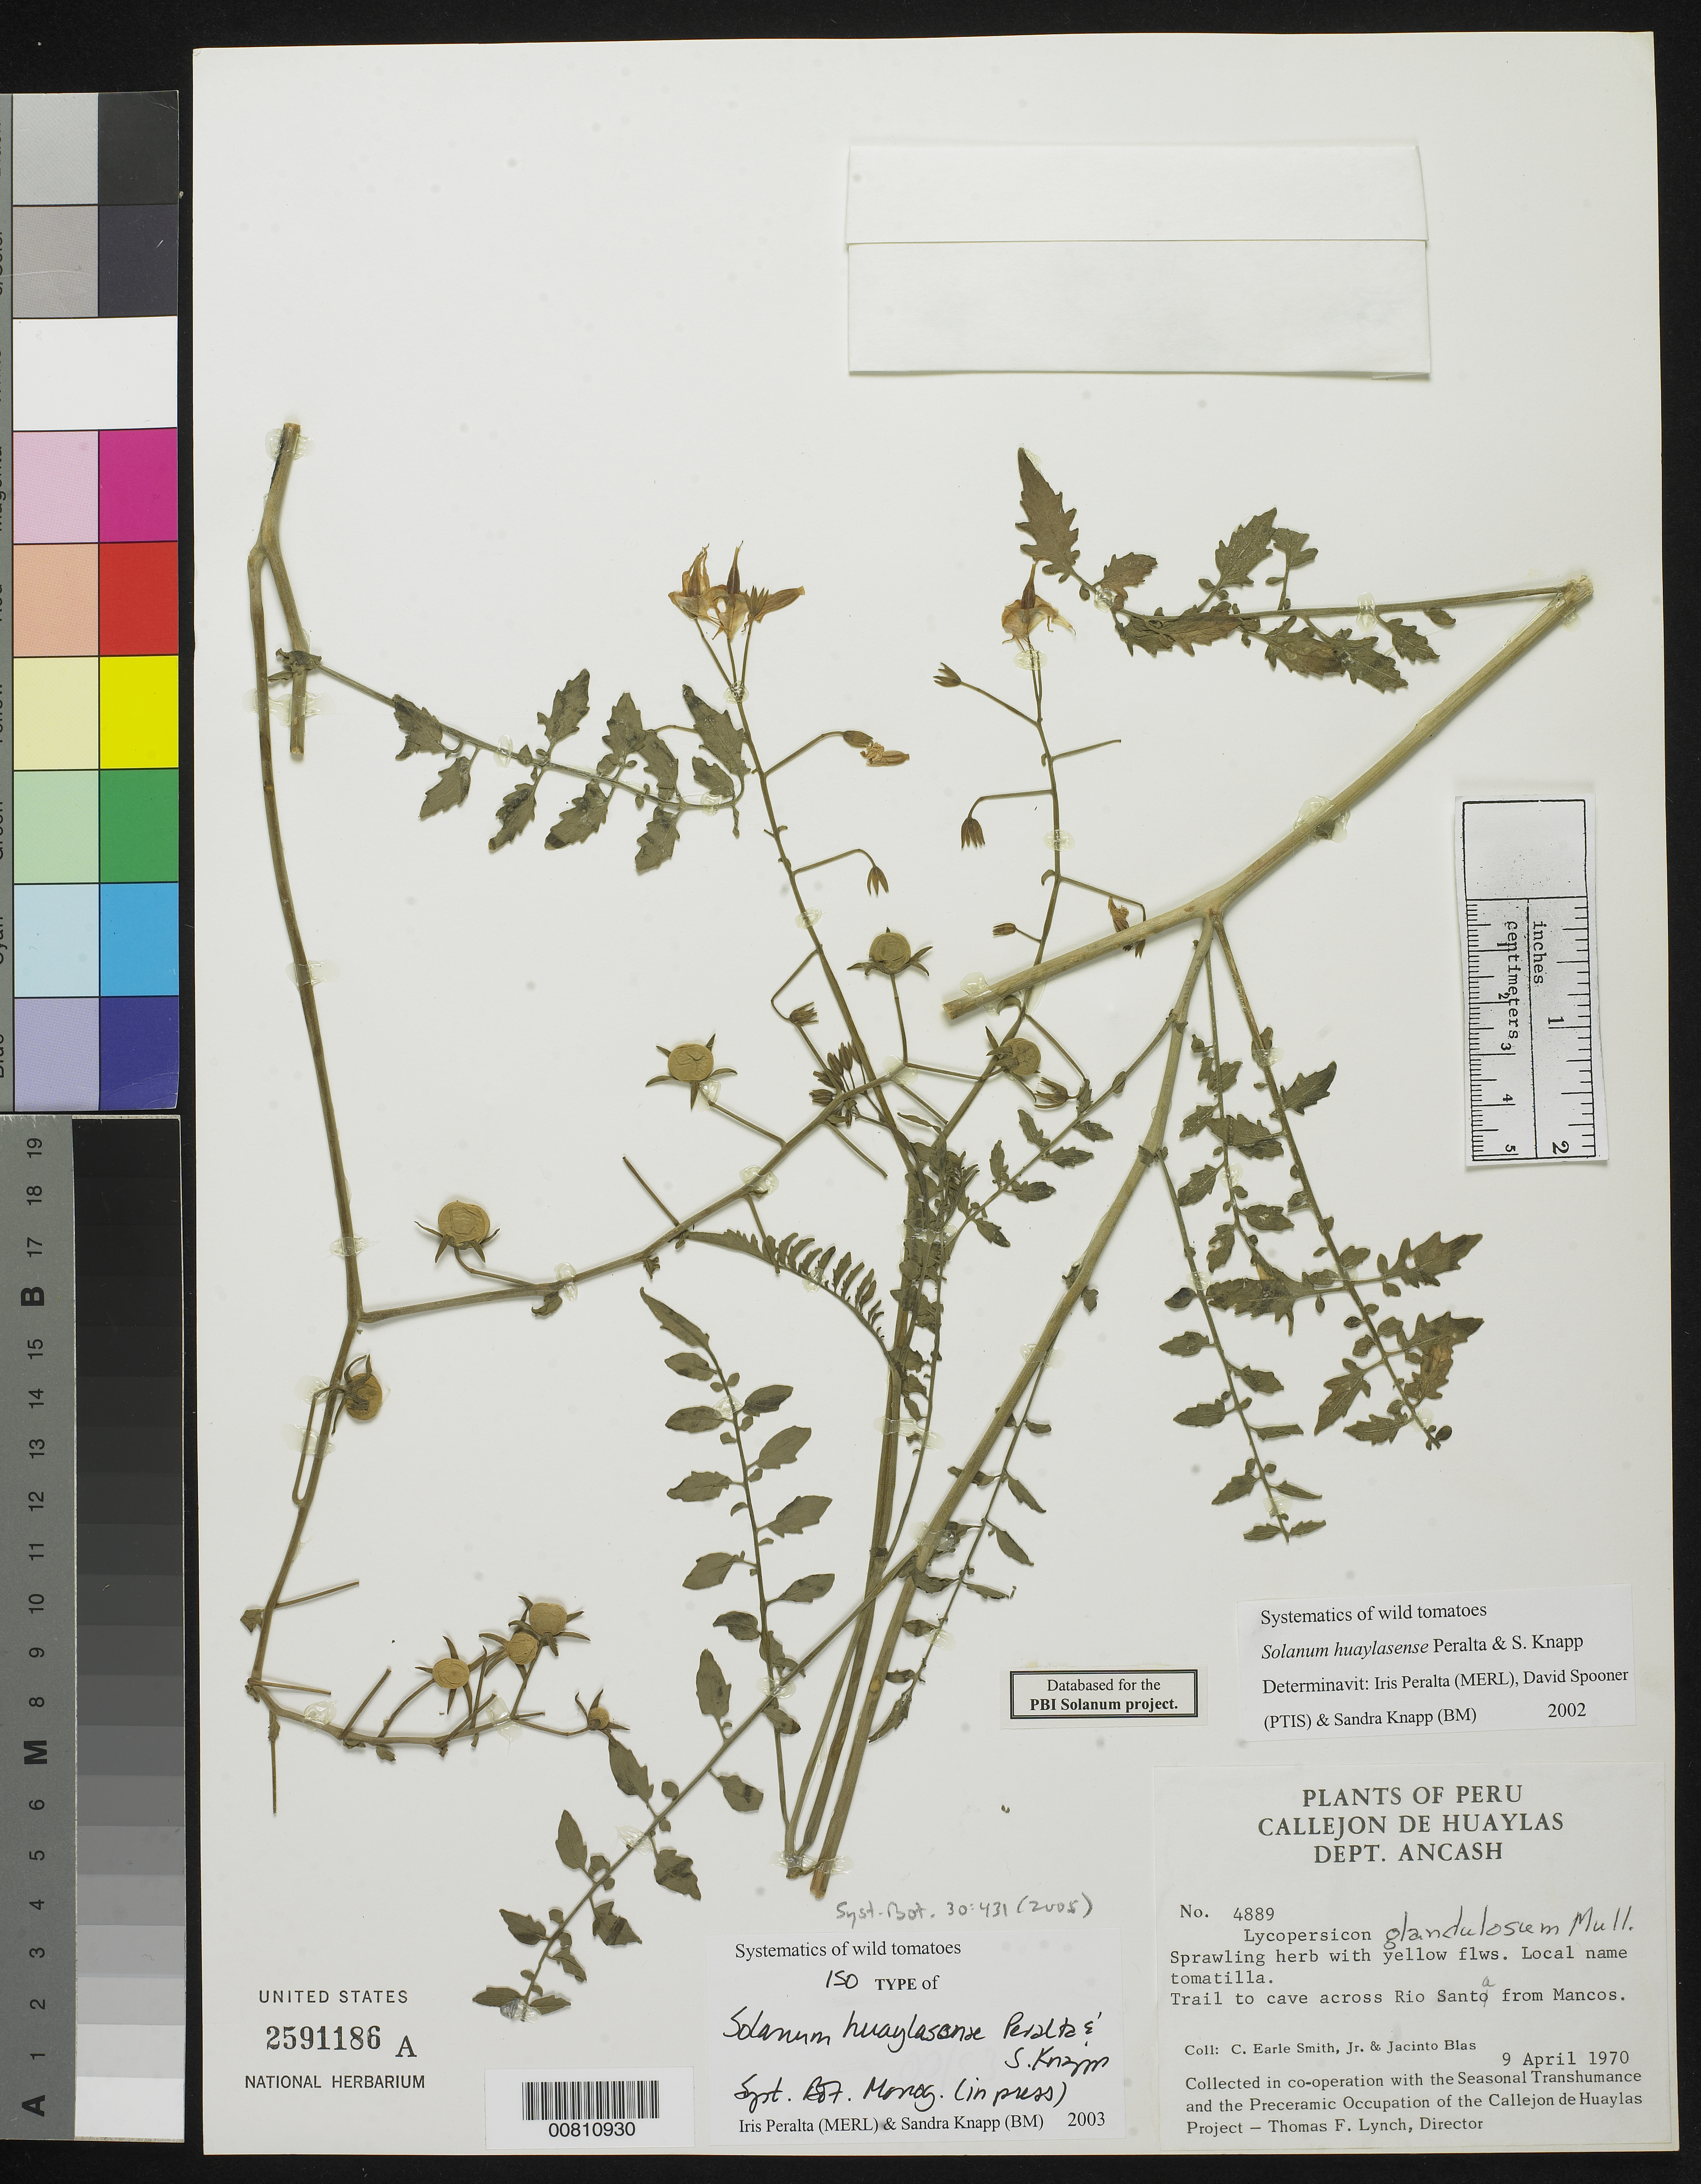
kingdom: Plantae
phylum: Tracheophyta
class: Magnoliopsida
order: Solanales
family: Solanaceae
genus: Solanum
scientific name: Solanum huaylasense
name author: Peralta & S. Knapp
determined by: Peralta, Iris E.; Knapp, S. D.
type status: Isotype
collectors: E. C. Smith & J. Blas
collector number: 4889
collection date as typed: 09 Apr 1970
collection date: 1970-04-09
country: Peru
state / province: Ancash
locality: Callejon de Huaylas, Dept. Ancash. Trail to cave across Rio Santa from Mancos.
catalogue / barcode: US 2591186A